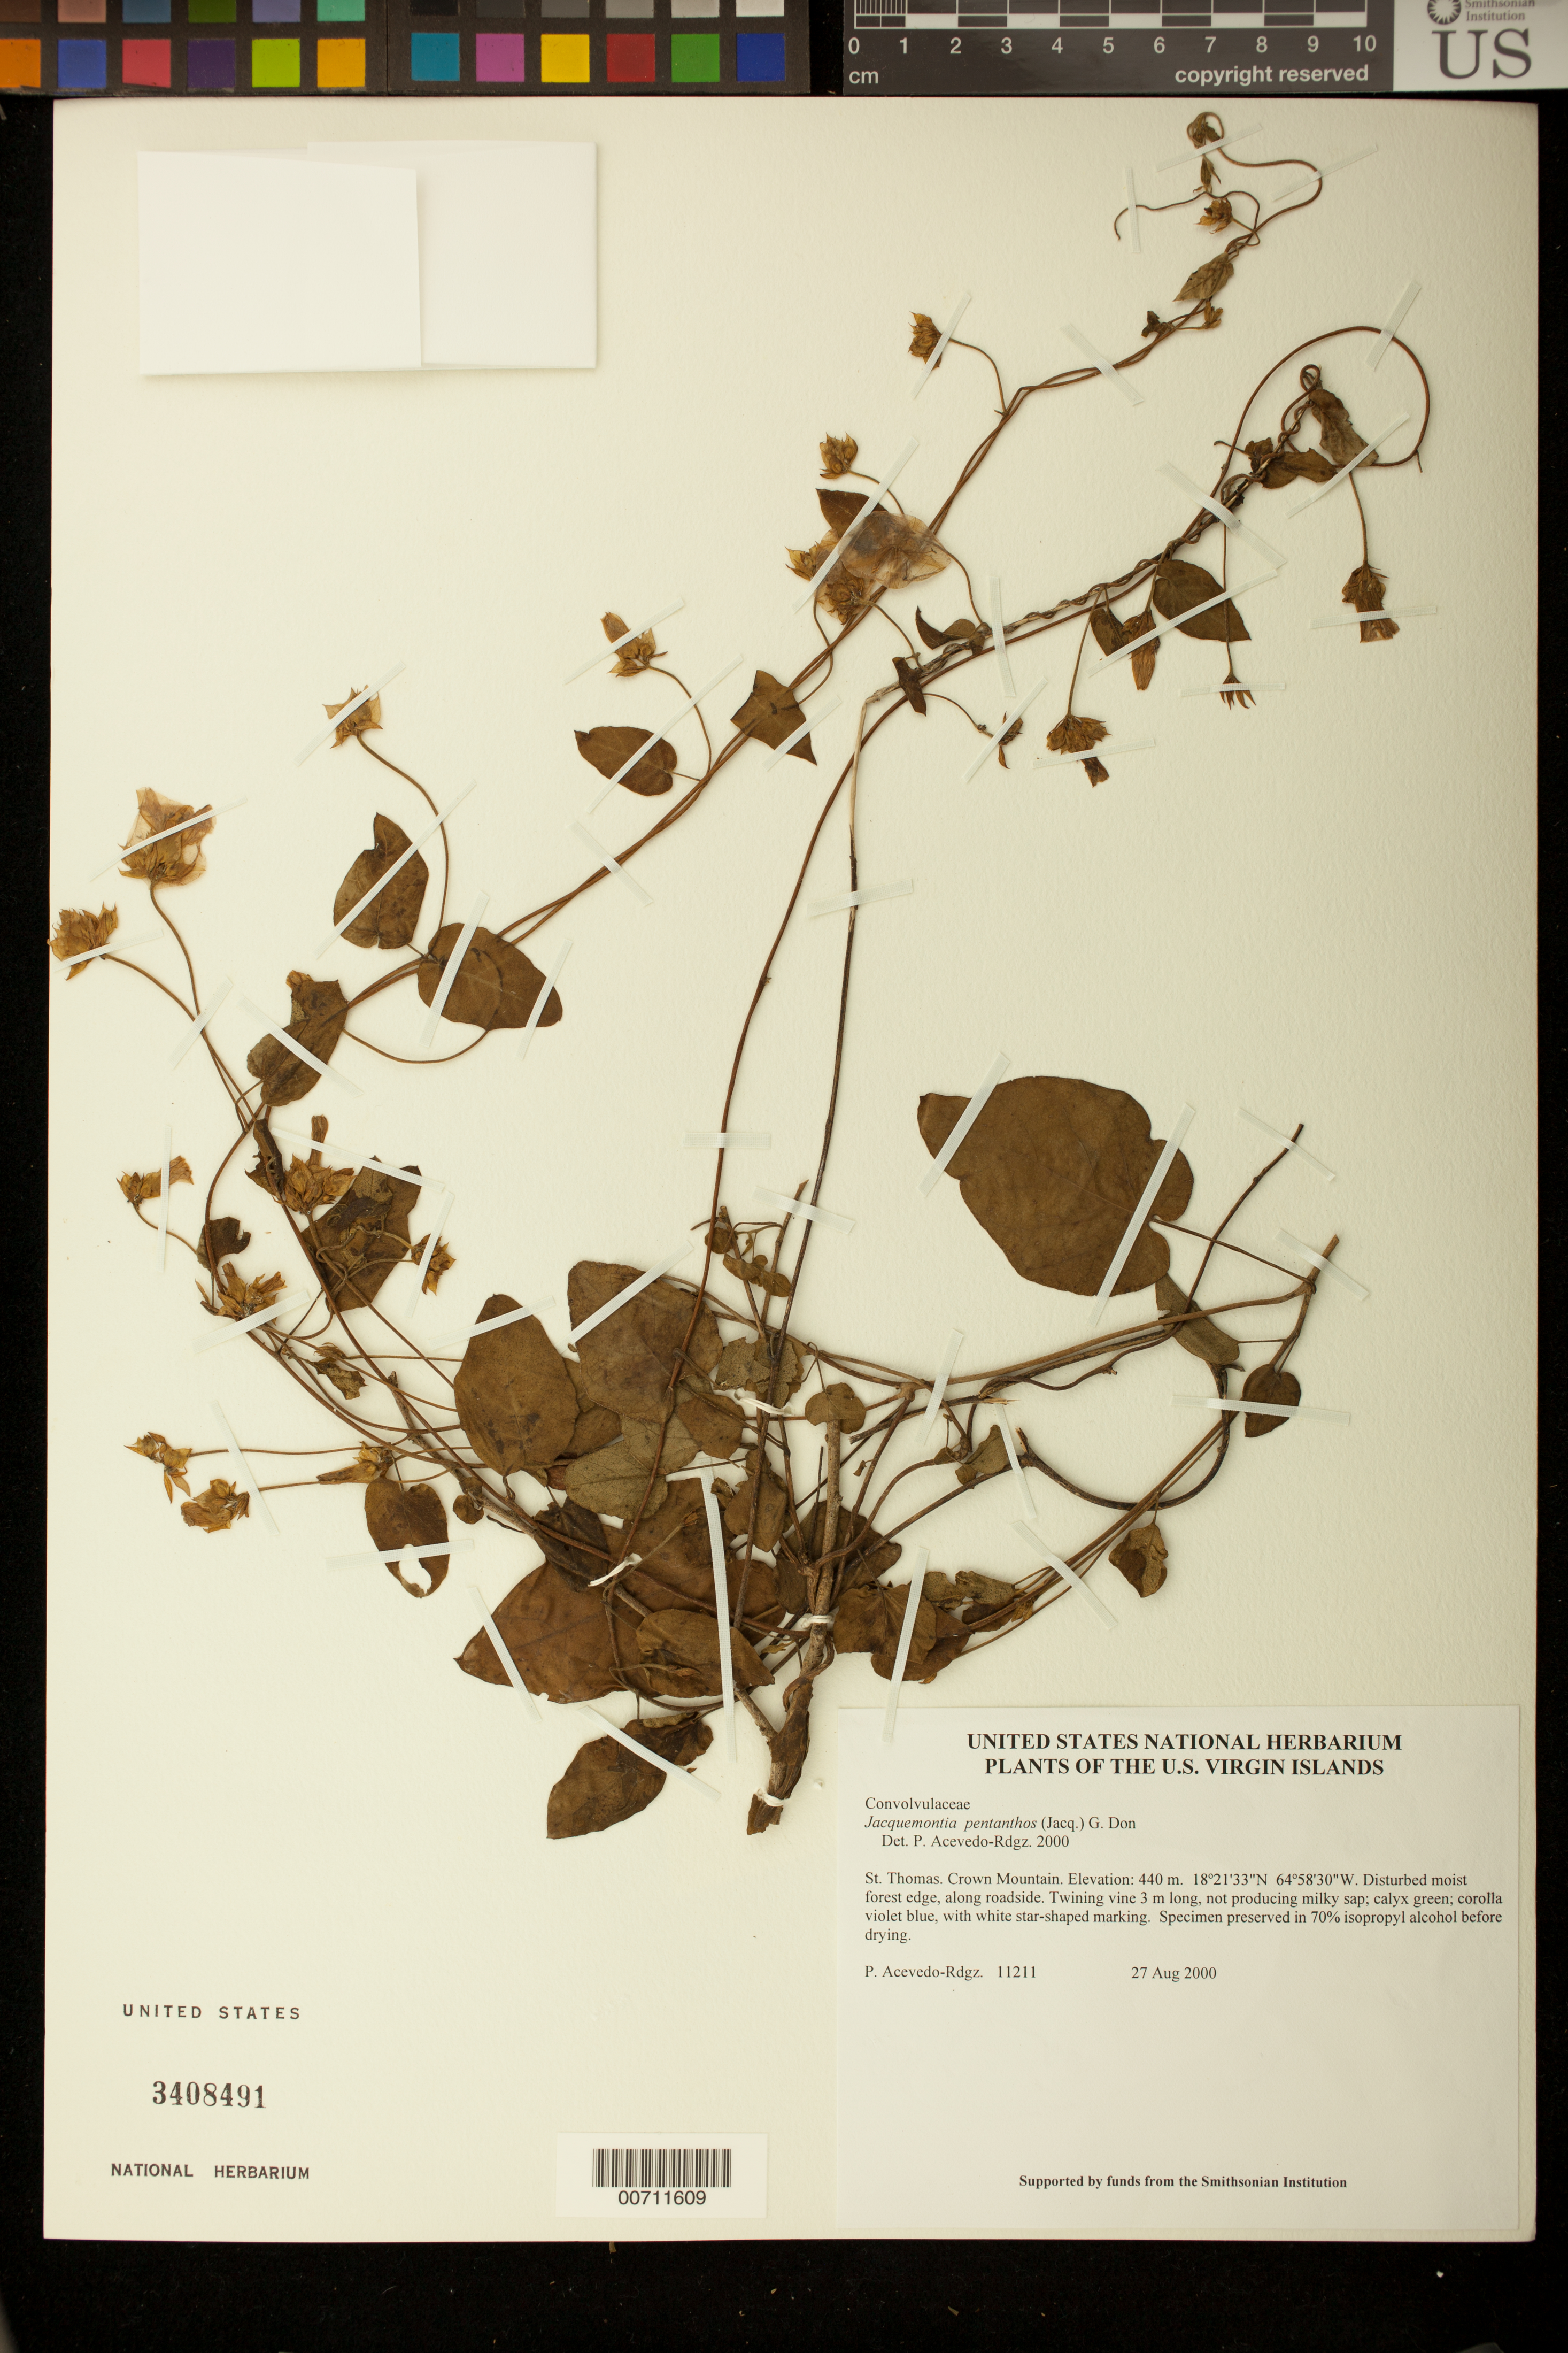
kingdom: Plantae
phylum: Tracheophyta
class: Magnoliopsida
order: Solanales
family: Convolvulaceae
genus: Jacquemontia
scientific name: Jacquemontia pentanthos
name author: (Jacq.) G. Don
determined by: Acevedo-Rodríguez, P., (BOT), Smithsonian Institution - National Museum of Natural History (UNITED STATES)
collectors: P. Acevedo-Rodr.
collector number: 11211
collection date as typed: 27 Aug 2000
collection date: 2000-08-27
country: U.S. Virgin Islands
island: St. Thomas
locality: Crown Mountain.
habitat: Disturbed moist forest edge, along roadside.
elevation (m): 440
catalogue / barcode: US 3408491